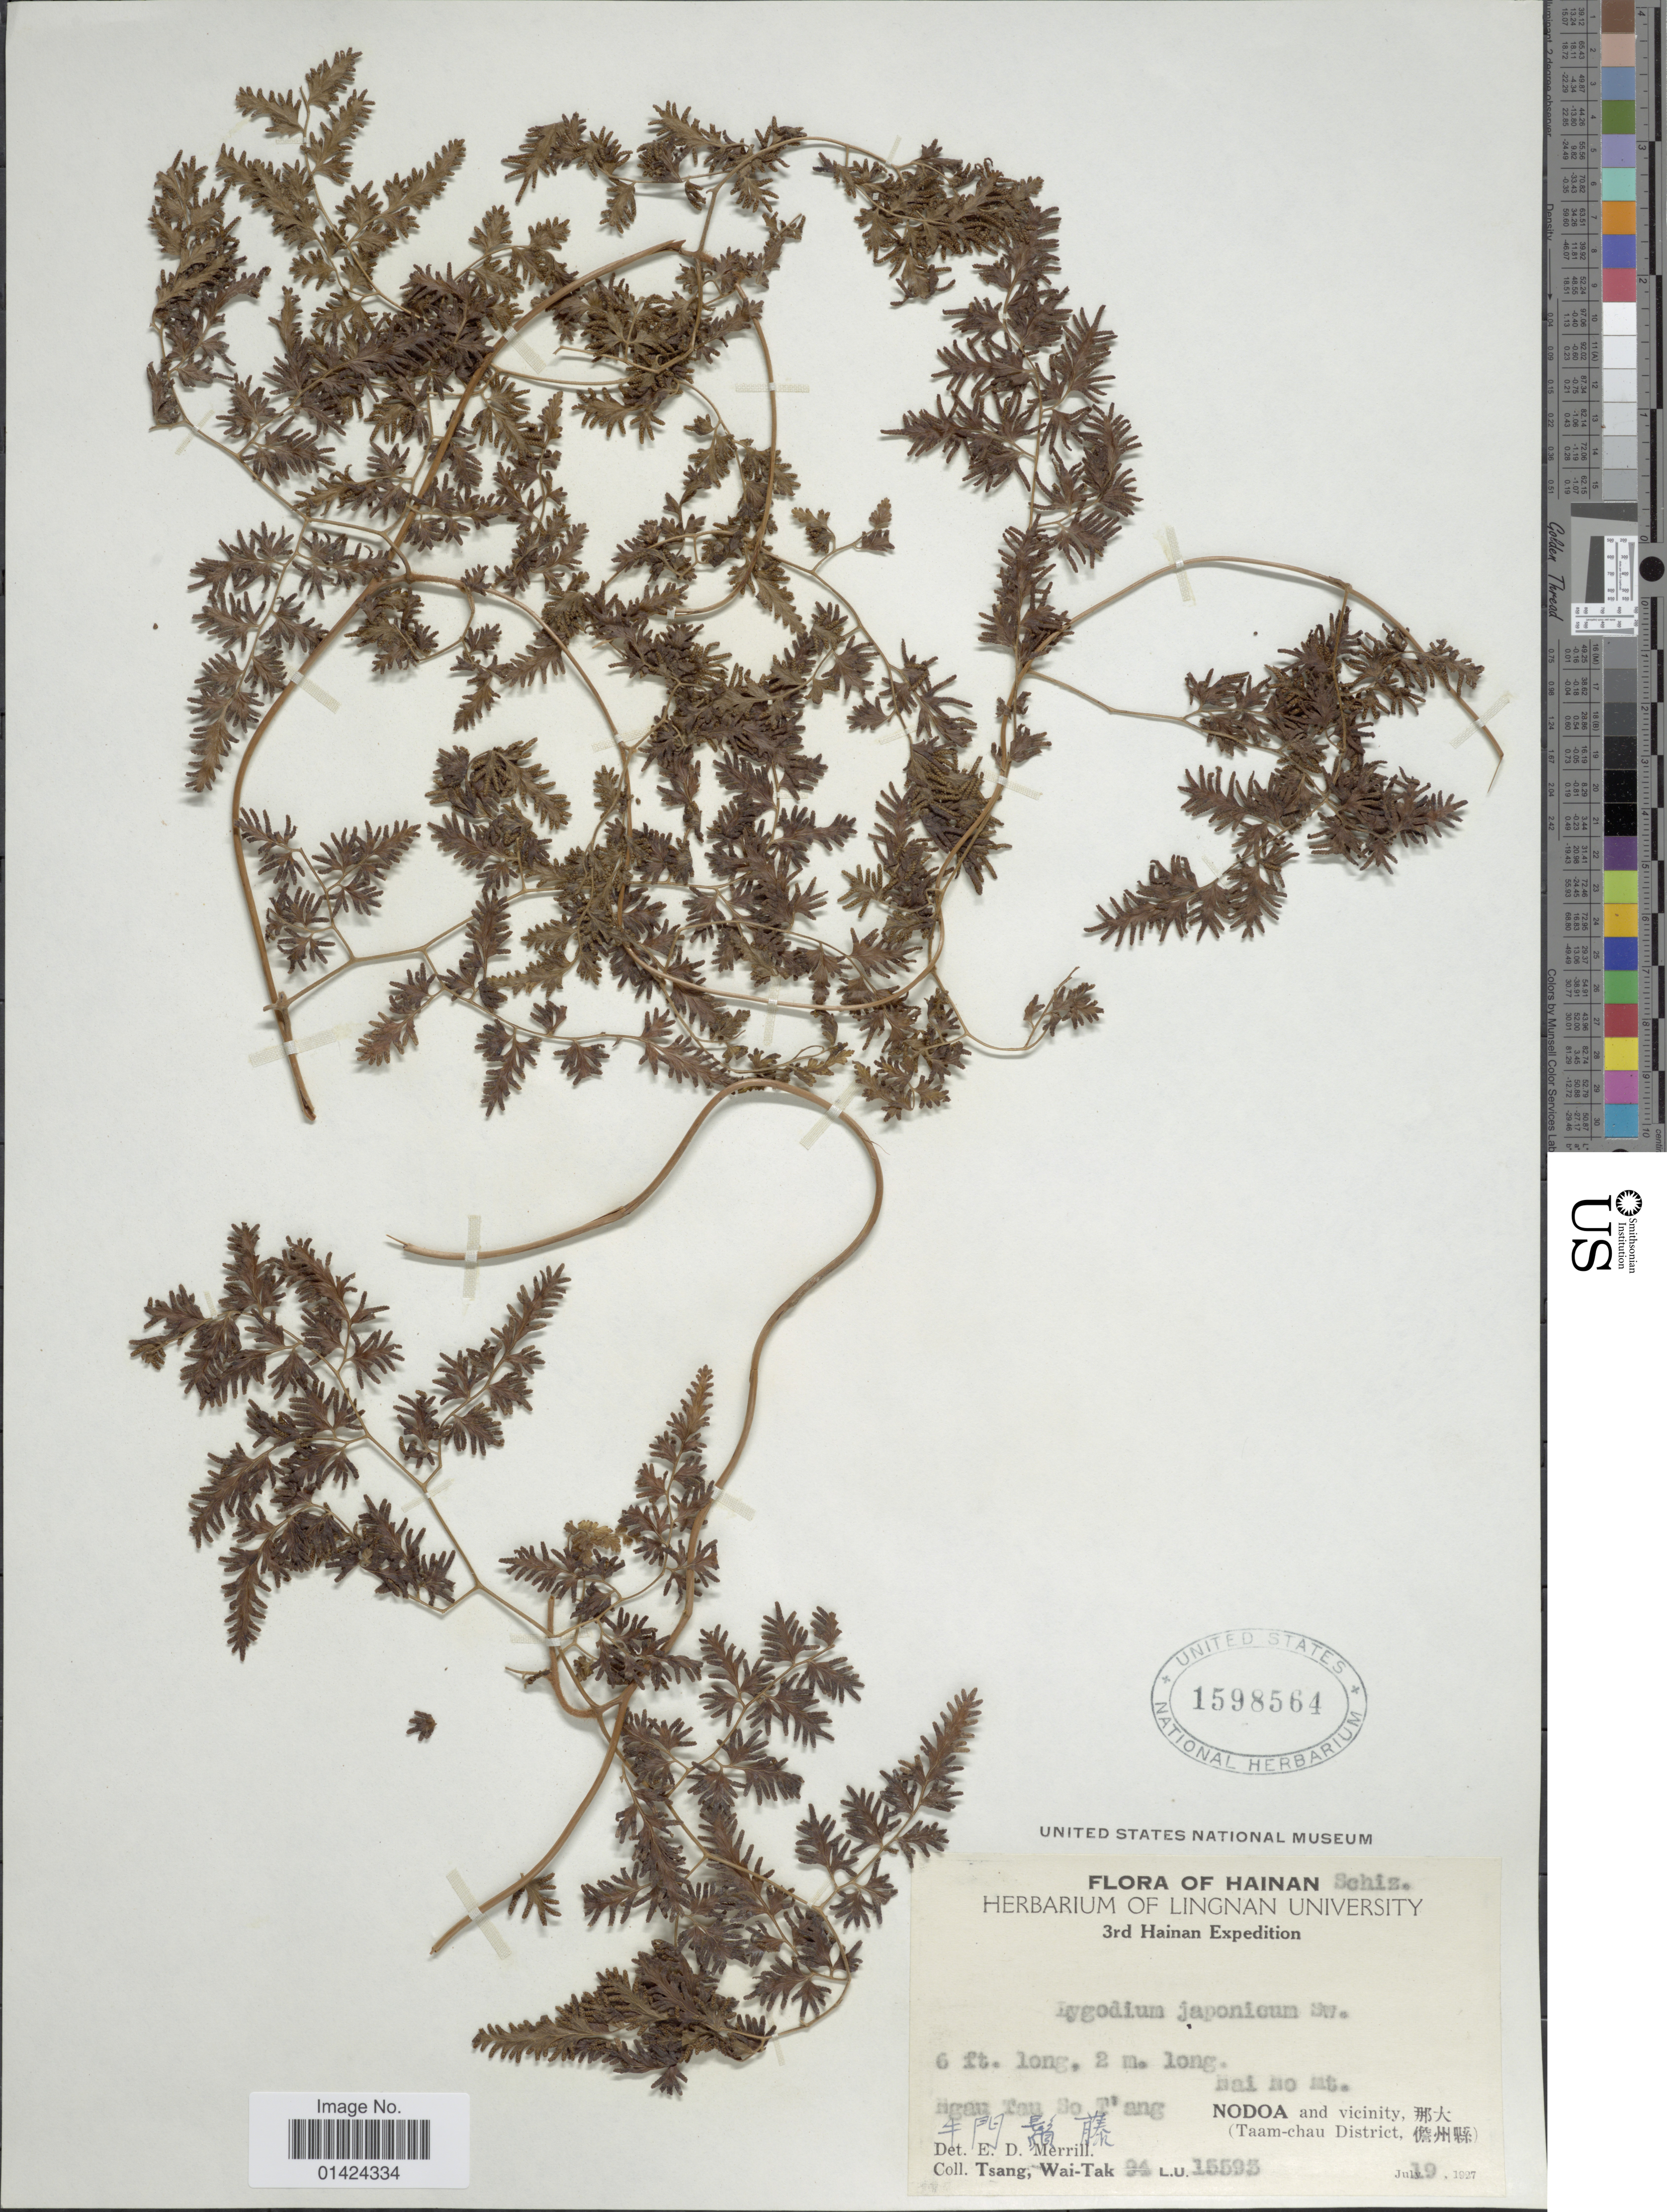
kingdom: Plantae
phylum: Tracheophyta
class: Polypodiopsida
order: Schizaeales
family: Lygodiaceae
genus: Lygodium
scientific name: Lygodium japonicum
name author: (Thunb.) Sw.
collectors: W. T. Tsang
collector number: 94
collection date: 1927-07-19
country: China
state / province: Hainan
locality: Hai No Mt. Hgau Tau So T'ang. Nodoa and vicinity (Taam-chau District). [interpreted]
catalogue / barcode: US 1598564